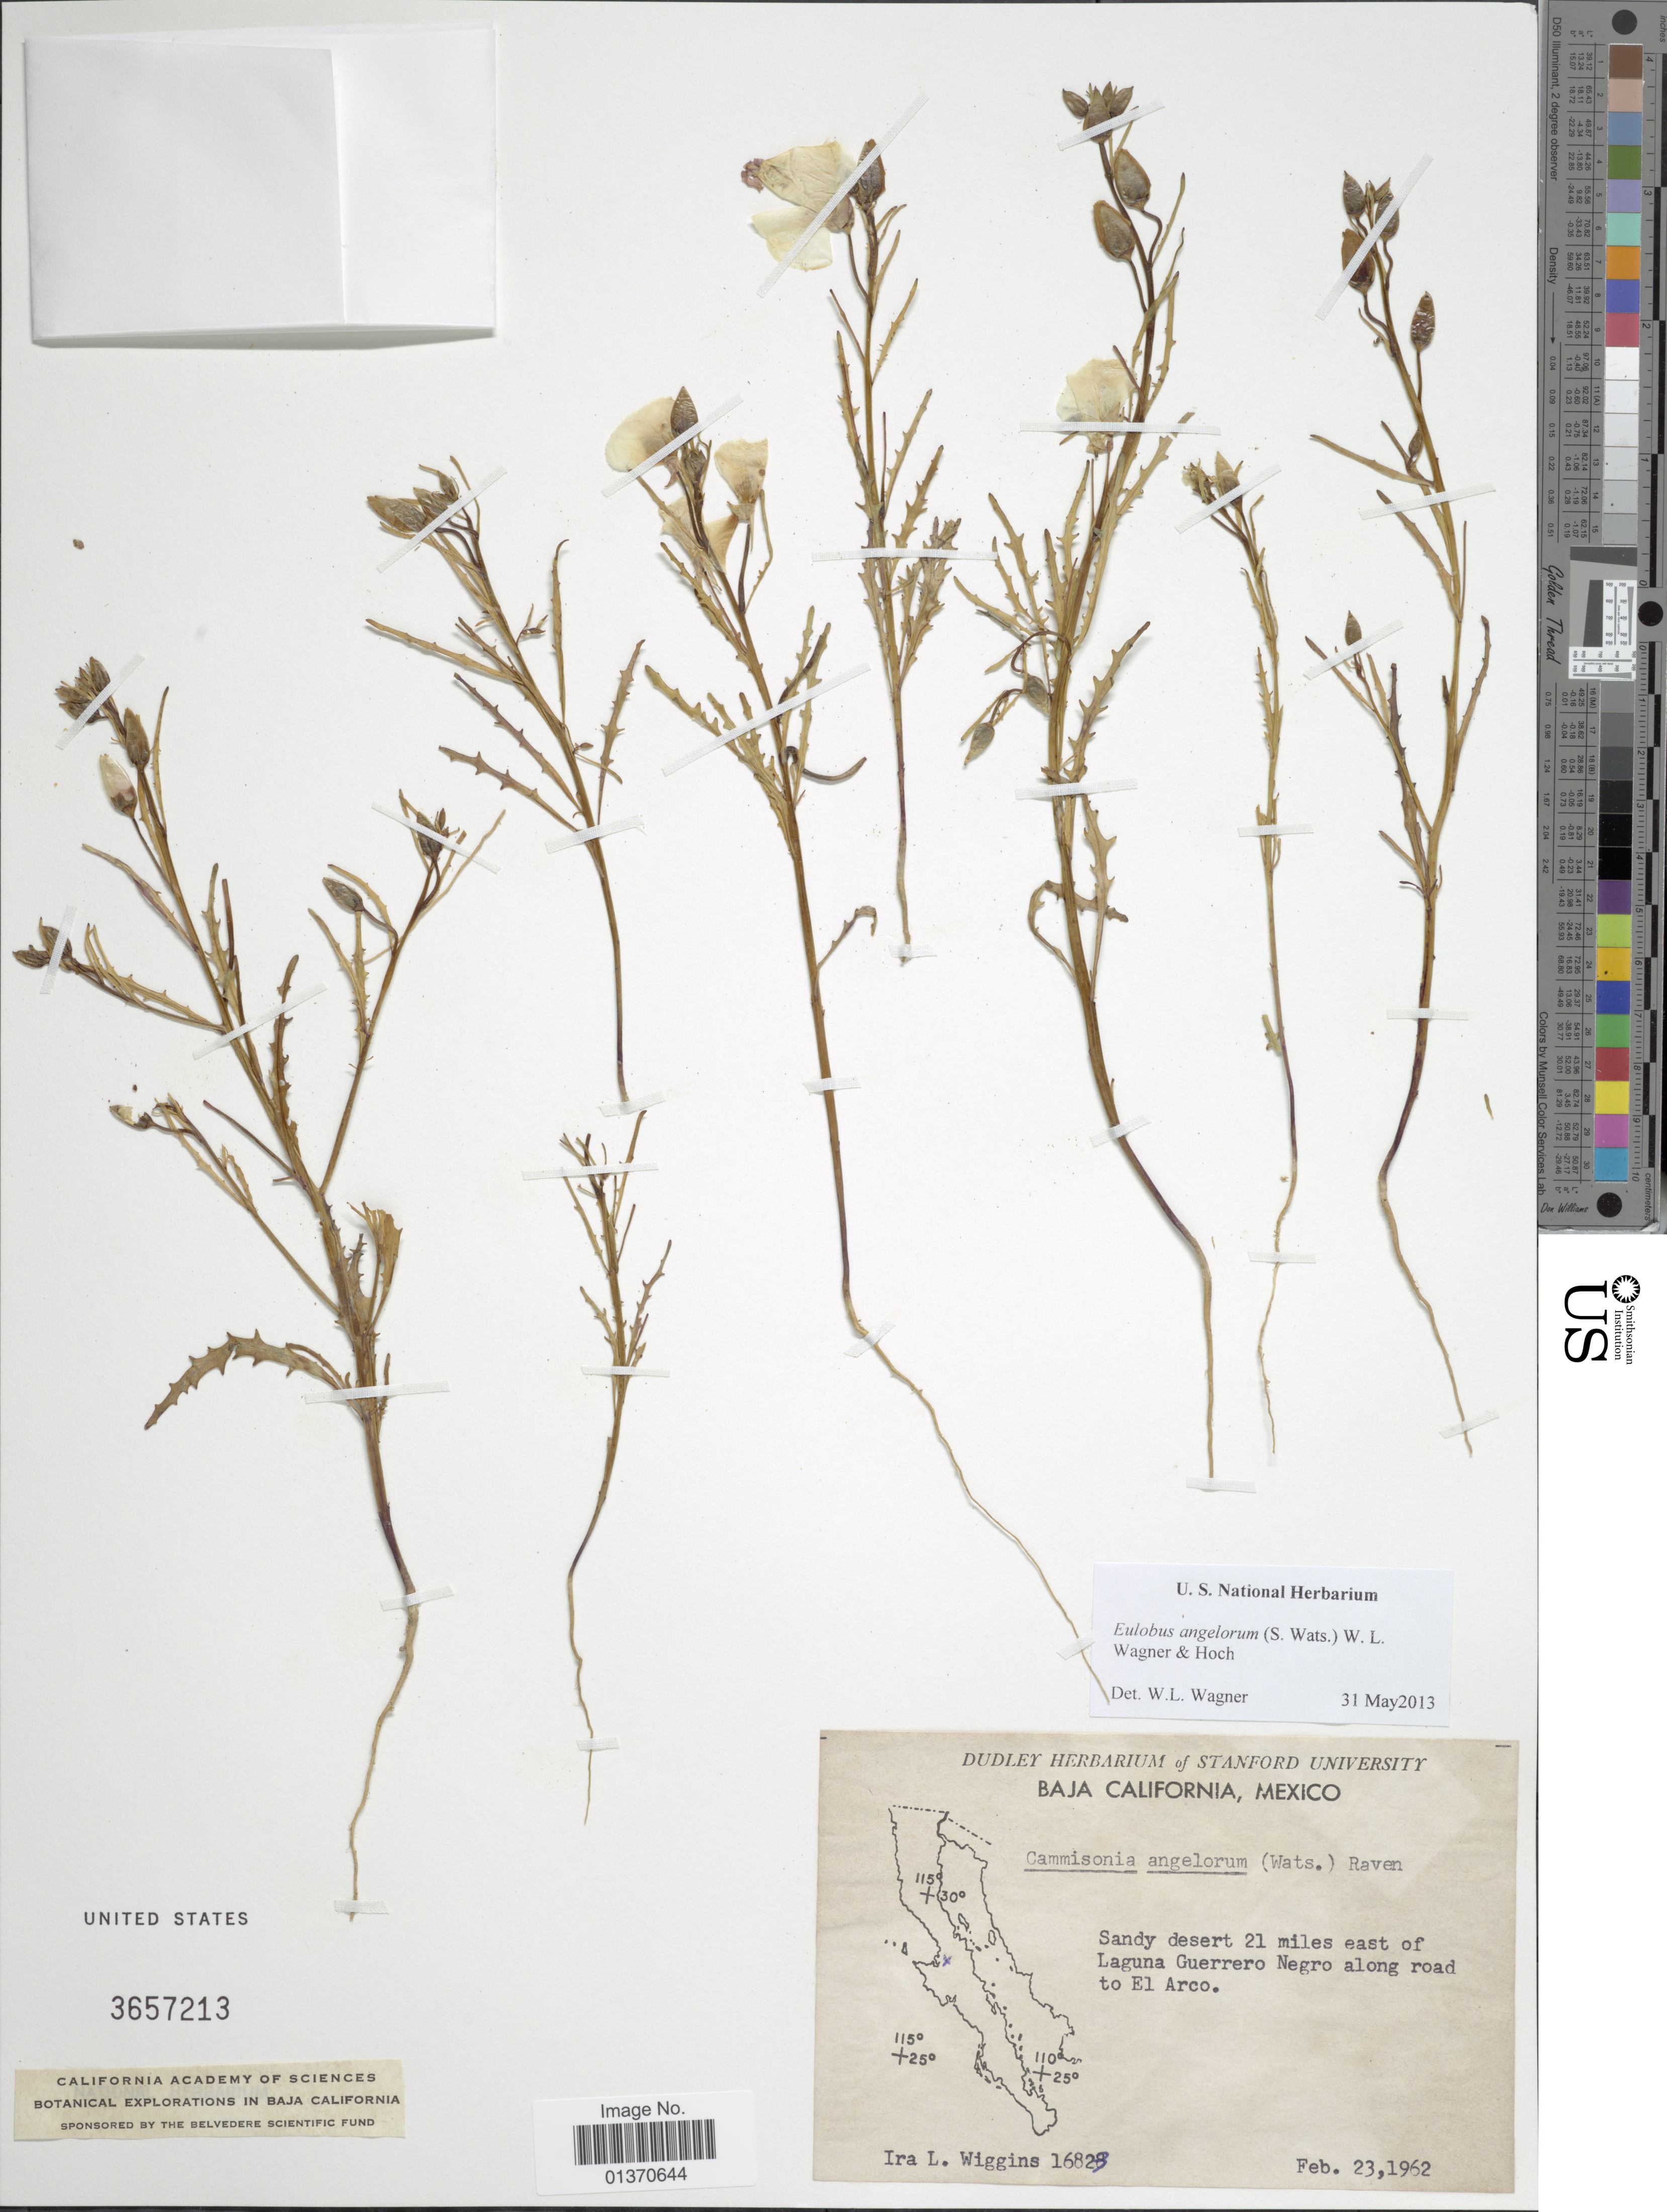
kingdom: Plantae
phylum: Tracheophyta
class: Magnoliopsida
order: Myrtales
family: Onagraceae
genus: Eulobus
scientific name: Eulobus angelorum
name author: (S. Watson) W.L. Wagner & Hoch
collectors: I. L. Wiggins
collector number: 16823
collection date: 1962-02-23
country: Mexico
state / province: Baja California Norte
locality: Sandy desert 21 miles east of Laguna Guerrero Negro along road to El Arco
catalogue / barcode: US 3657213